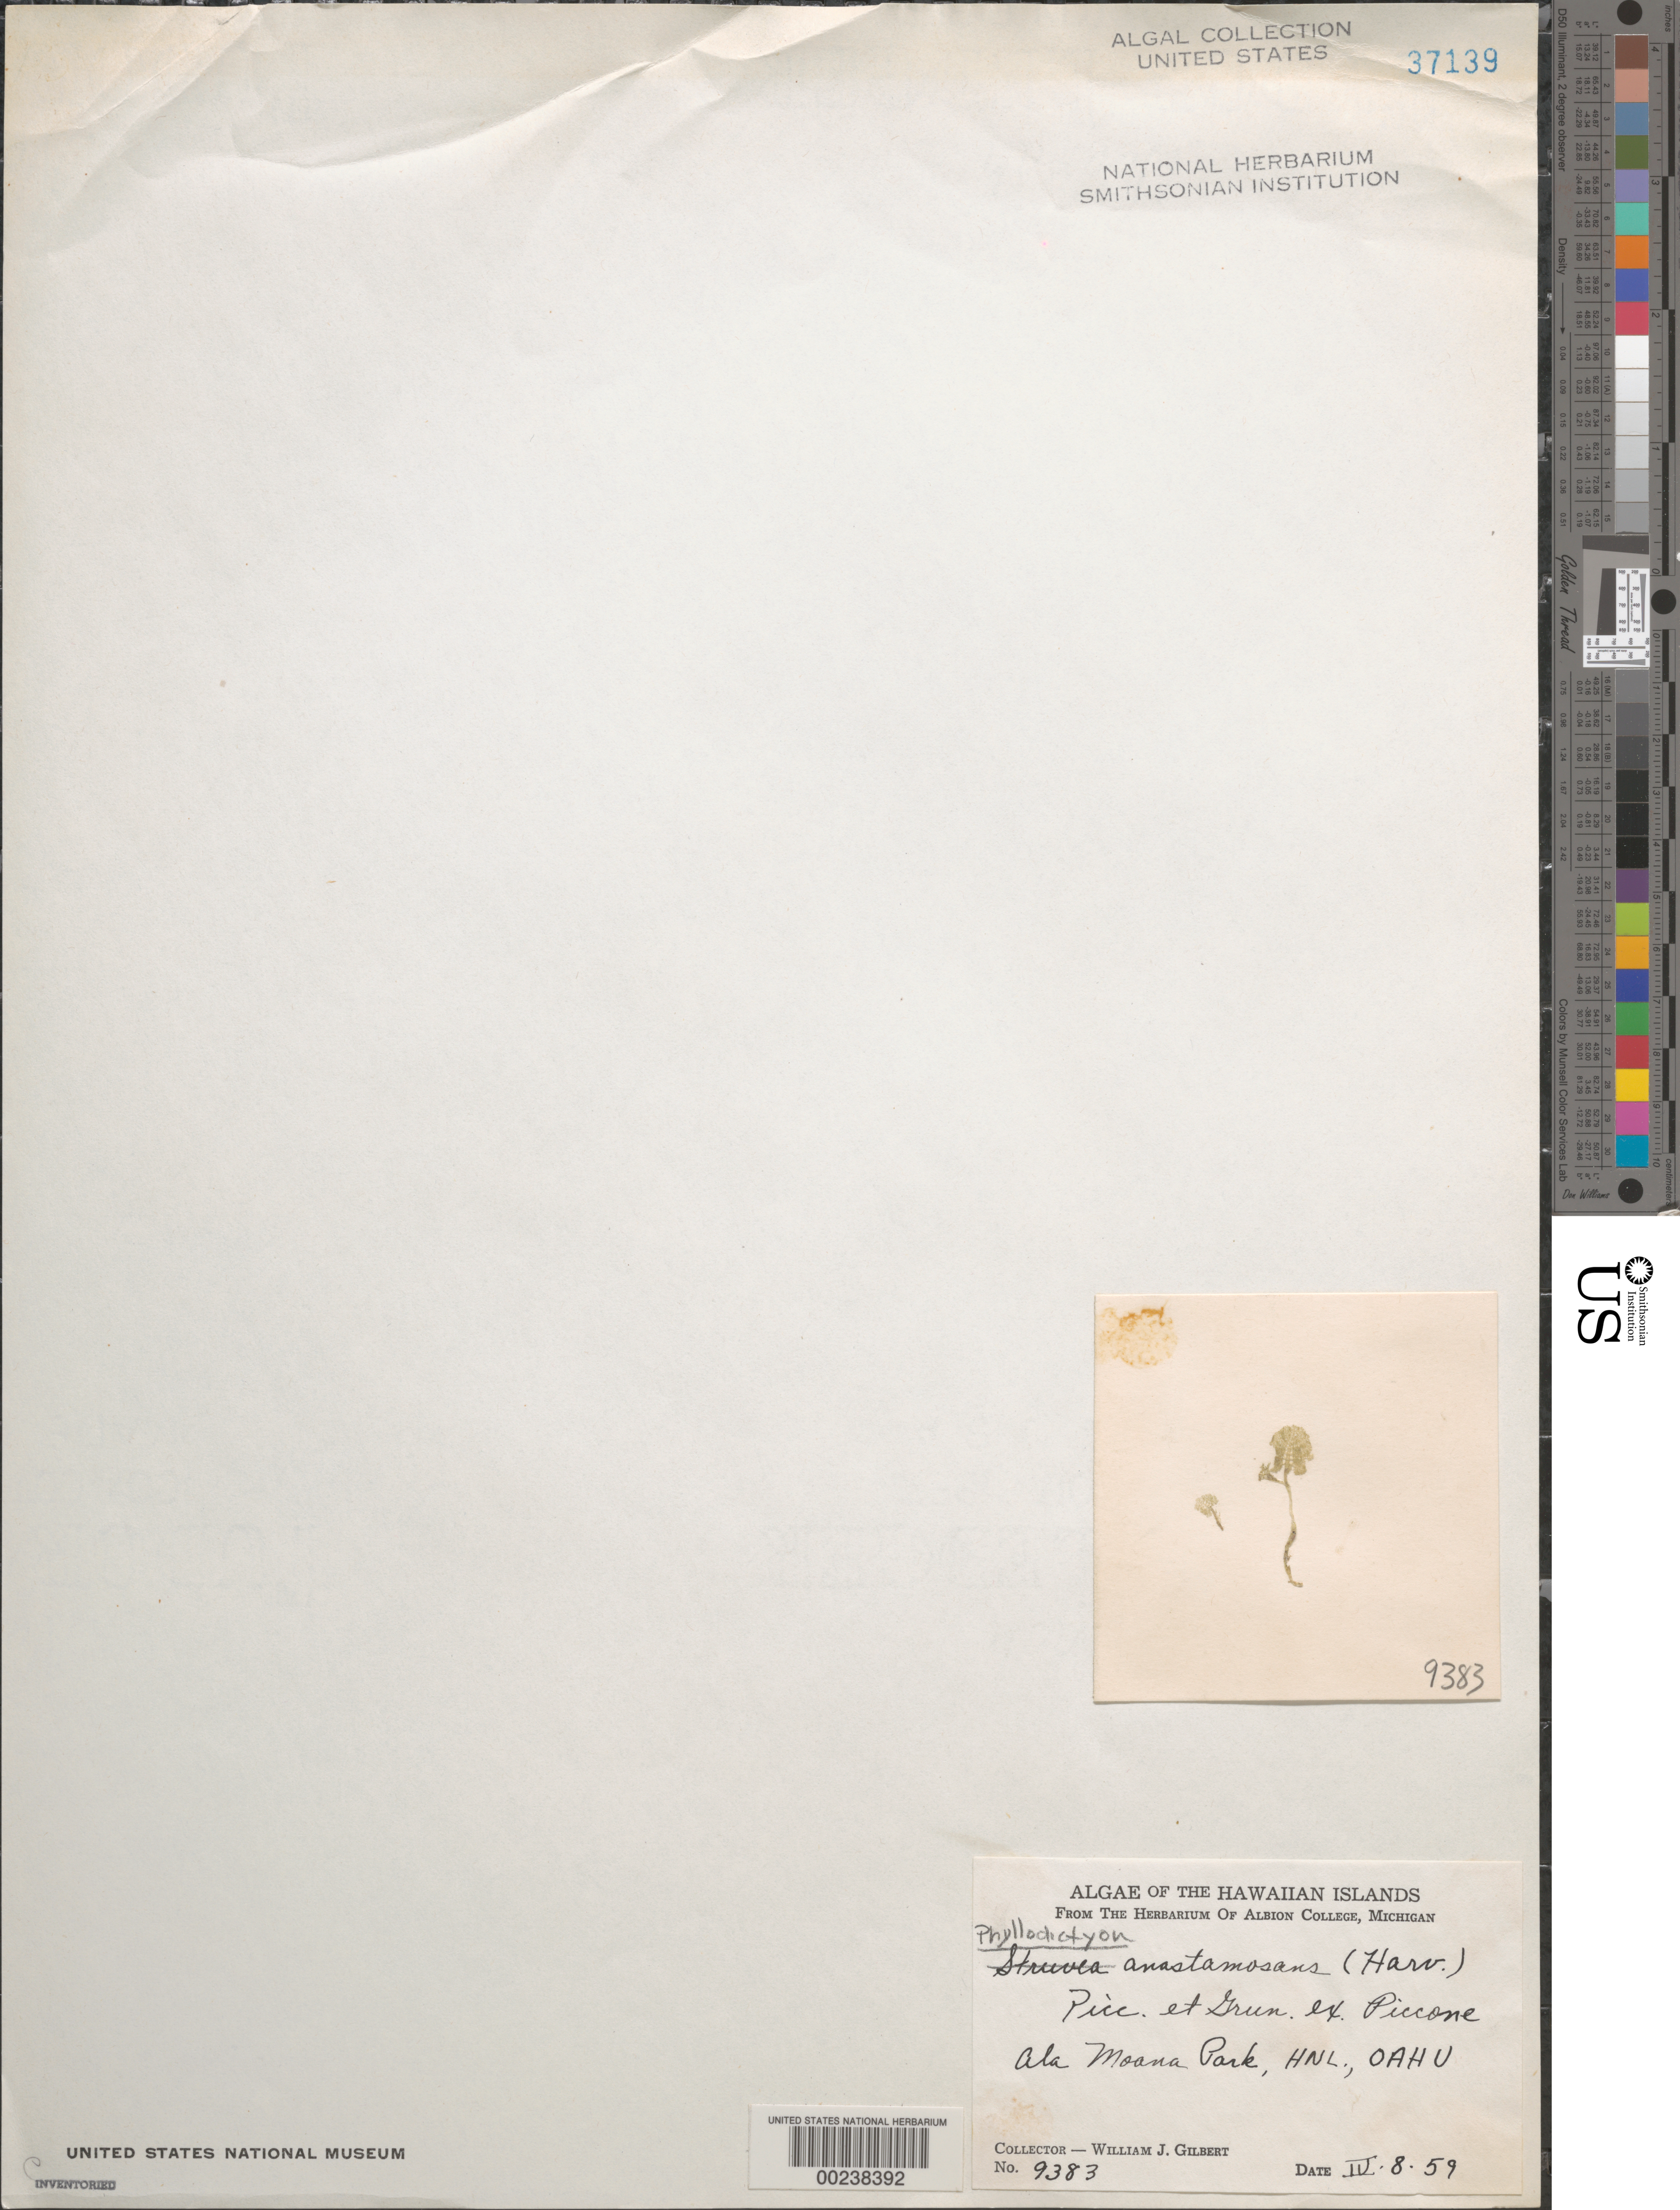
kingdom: Plantae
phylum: Chlorophyta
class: Ulvophyceae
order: Siphonocladales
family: Boodleaceae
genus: Phyllodictyon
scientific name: Phyllodictyon anastomosans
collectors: W. J. Gilbert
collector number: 9383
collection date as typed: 08 Apr 1959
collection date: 1959-04-08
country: United States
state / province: Hawaii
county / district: Honolulu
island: Oahu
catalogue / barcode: US 37139